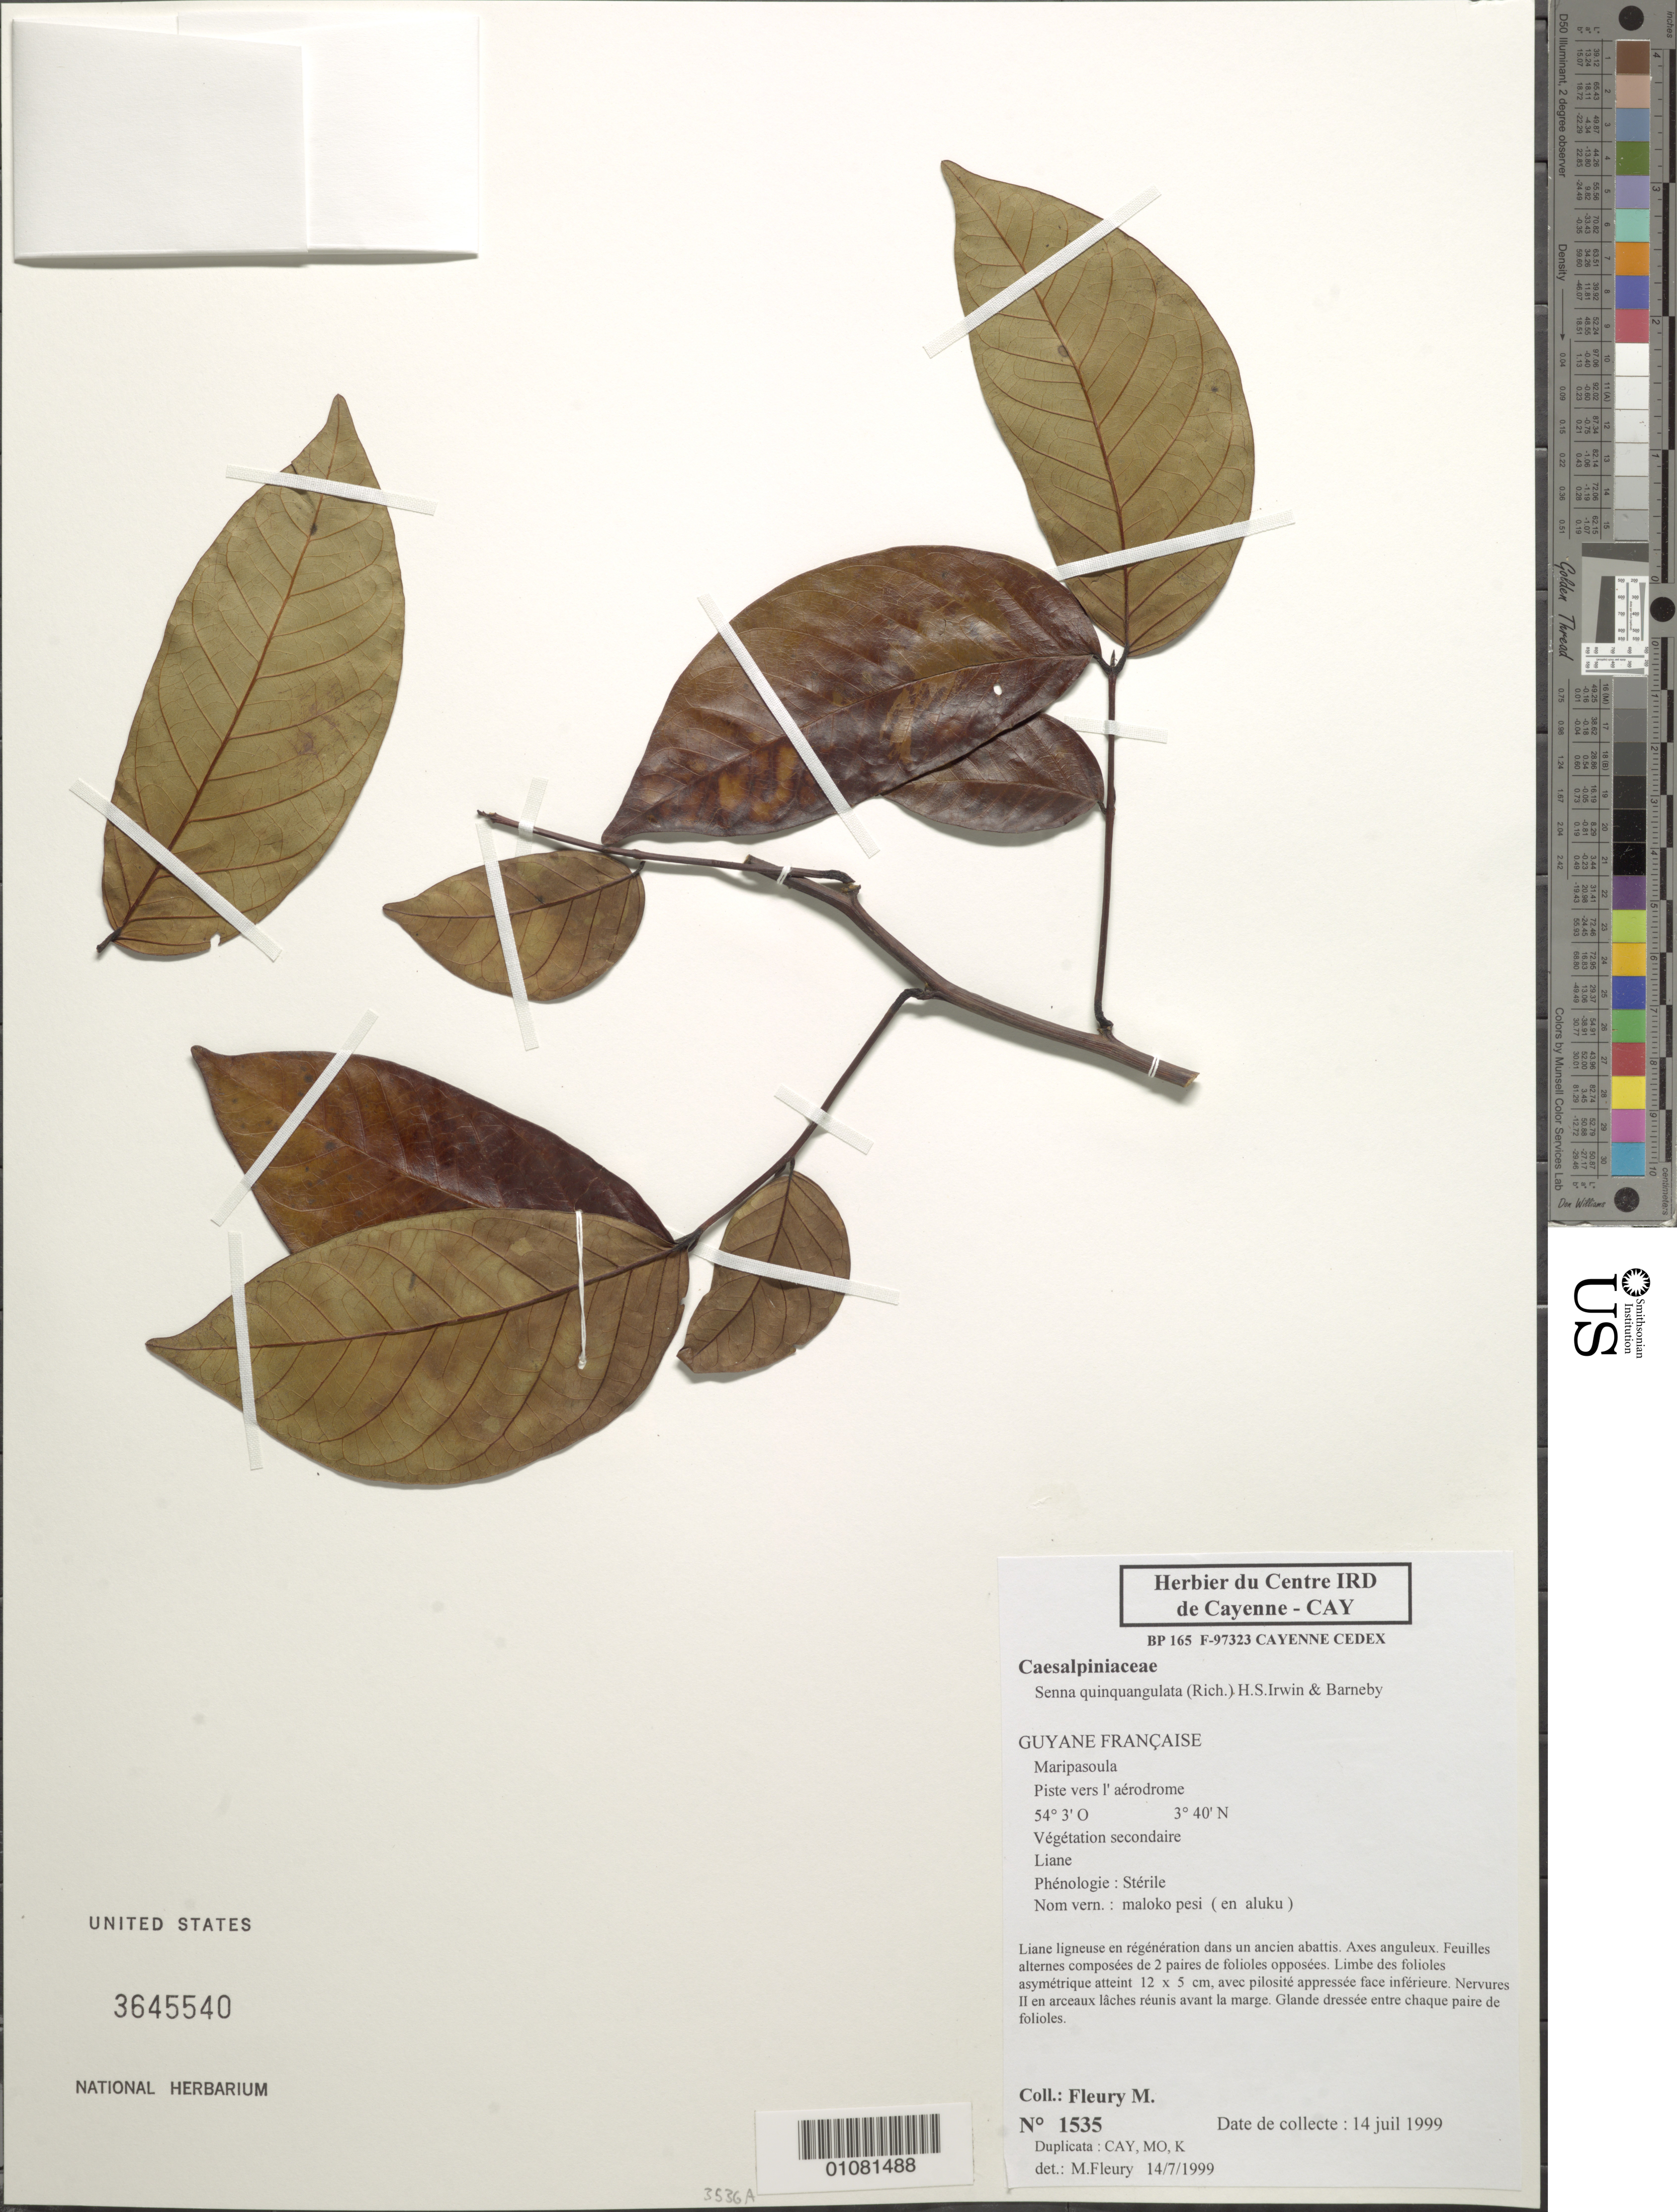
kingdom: Plantae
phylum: Tracheophyta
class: Magnoliopsida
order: Fabales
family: Fabaceae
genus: Senna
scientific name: Senna quinquangulata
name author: (Rich.) H.S. Irwin & Barneby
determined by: Fleury, M.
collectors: M. Fleury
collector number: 1535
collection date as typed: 14-Jul-99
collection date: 1999-07-14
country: French Guiana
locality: Maripasoula, piste vers l'aerodrome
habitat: Vegetation secondaire. Regeneration dans un ancien abbatis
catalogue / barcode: US 3645540